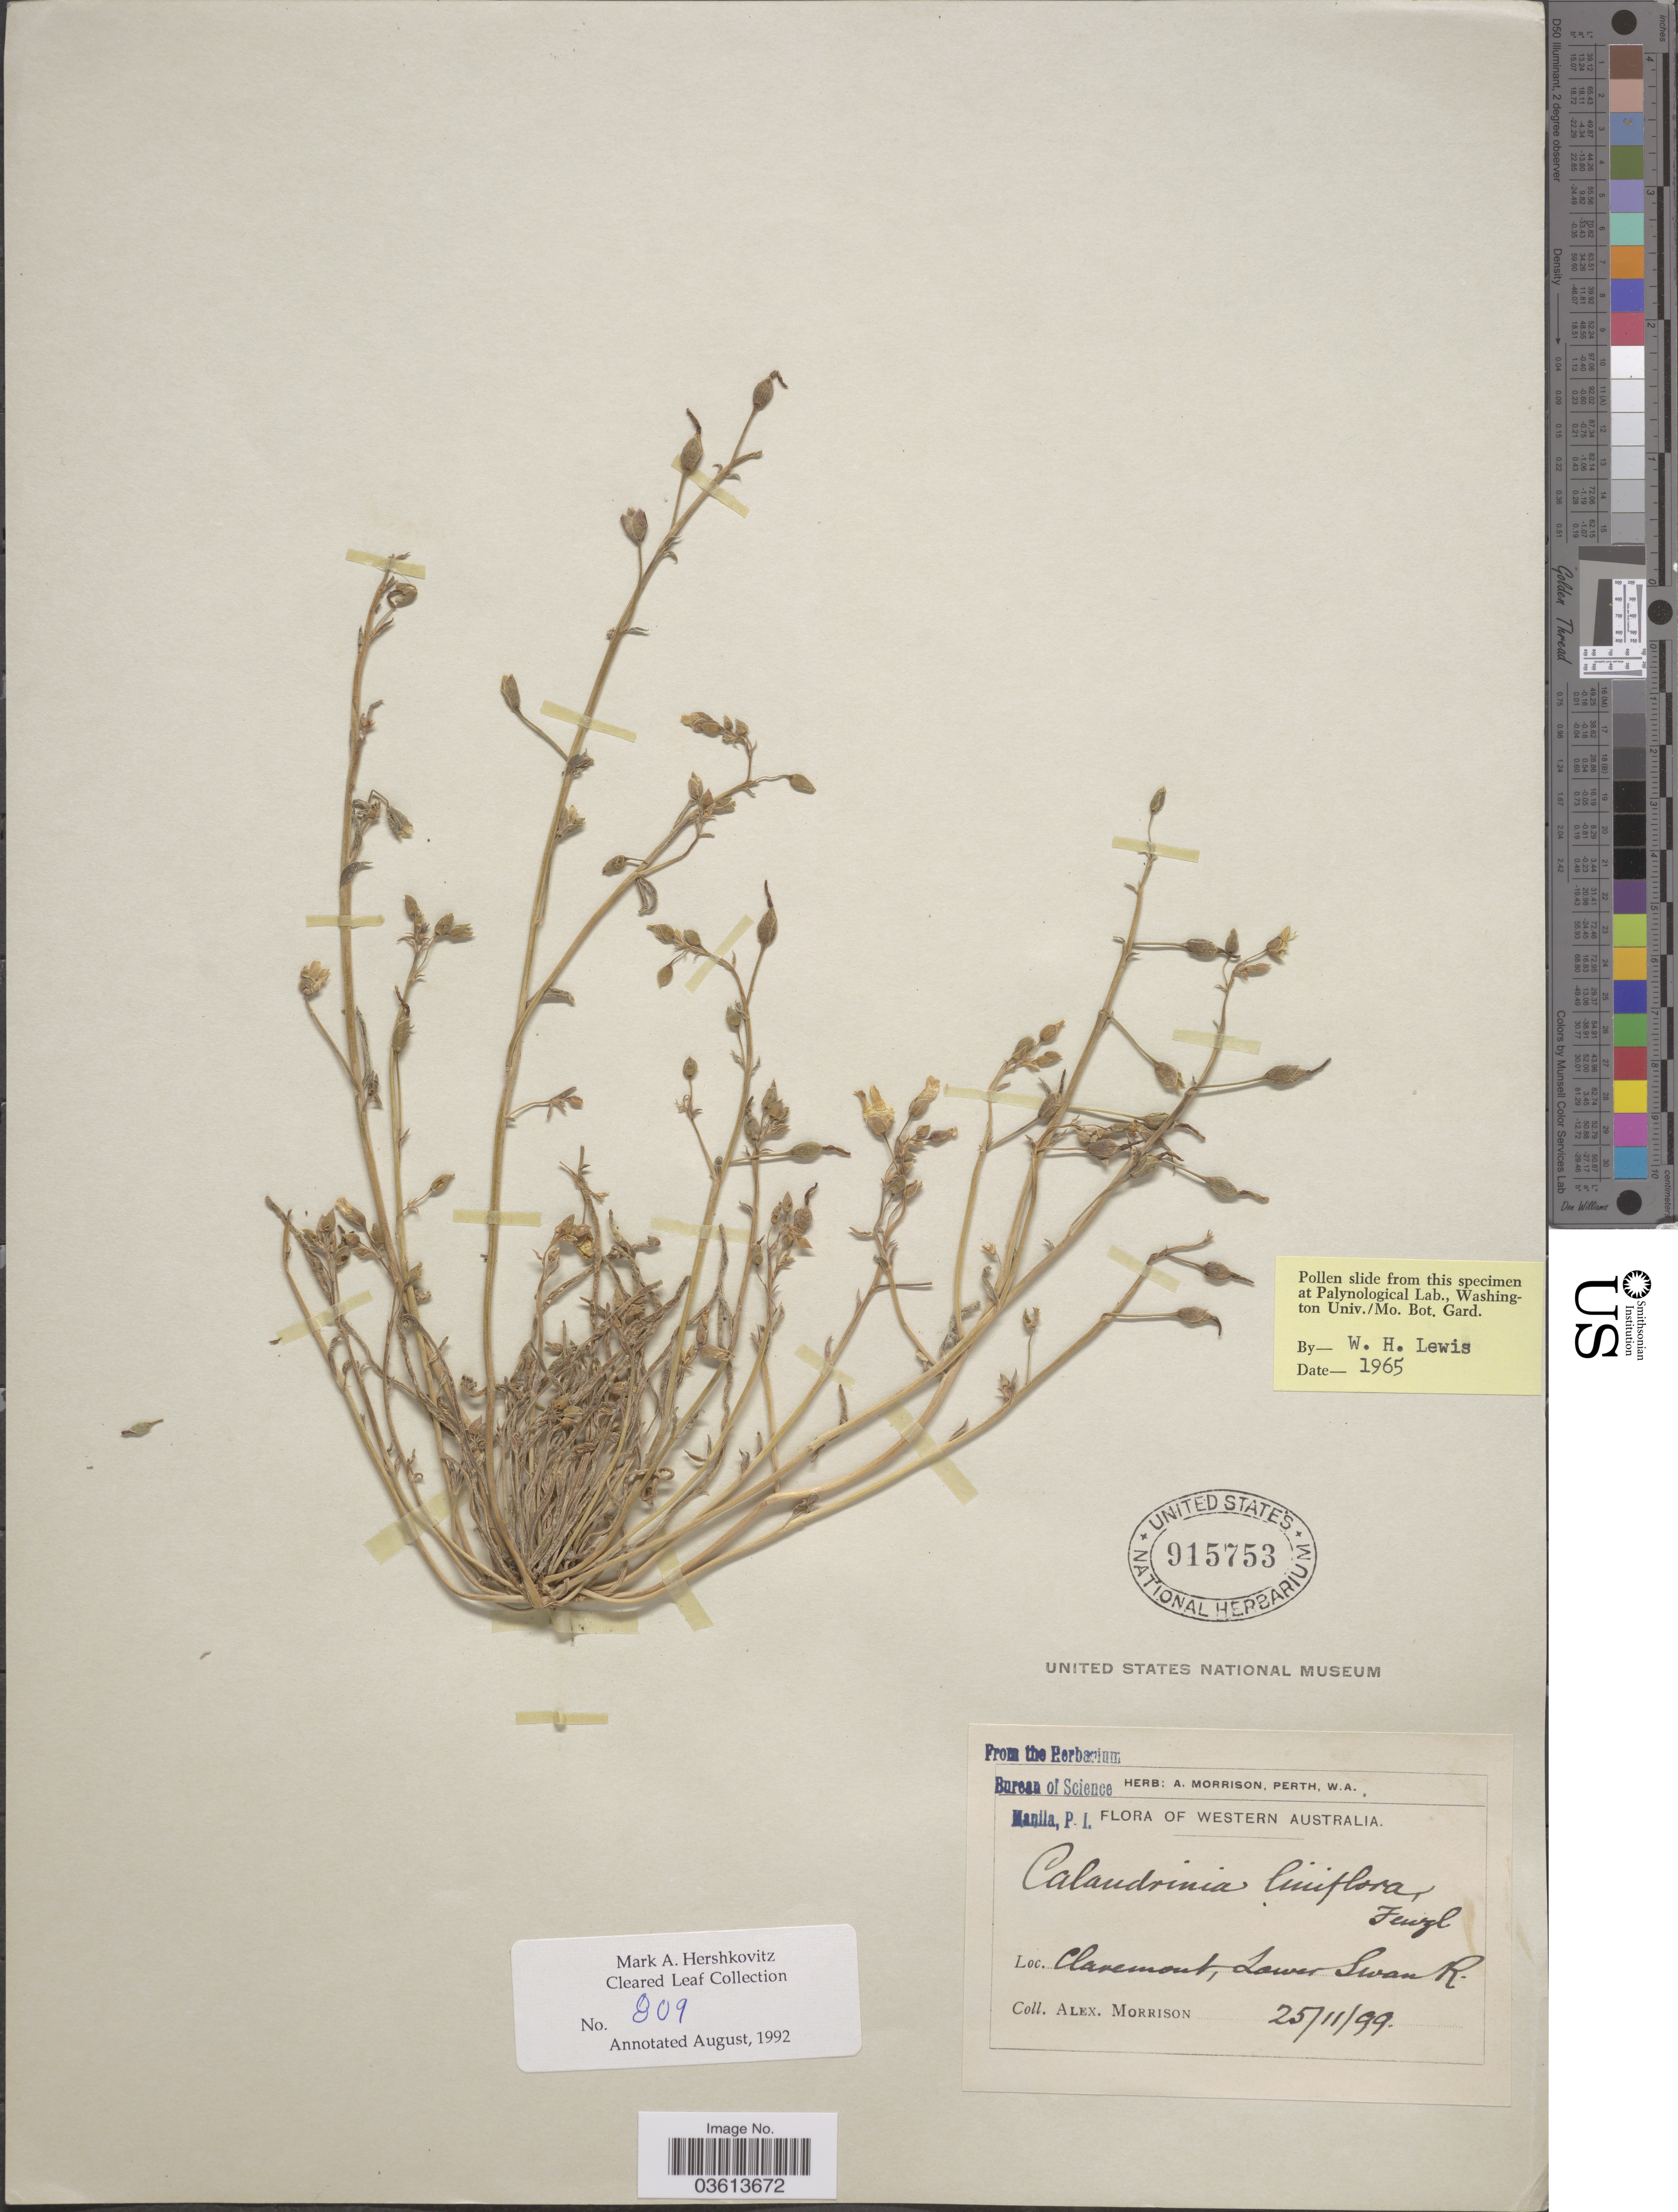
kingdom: Plantae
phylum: Tracheophyta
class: Magnoliopsida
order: Caryophyllales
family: Montiaceae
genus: Parakeelya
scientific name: Parakeelya liniflora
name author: (Fenzl) Hershk.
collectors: A. Morrison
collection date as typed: Transcribed d/m/y: 25/11/99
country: Australia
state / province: Western Australia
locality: Claremont, Lower Swan R.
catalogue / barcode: US 915753